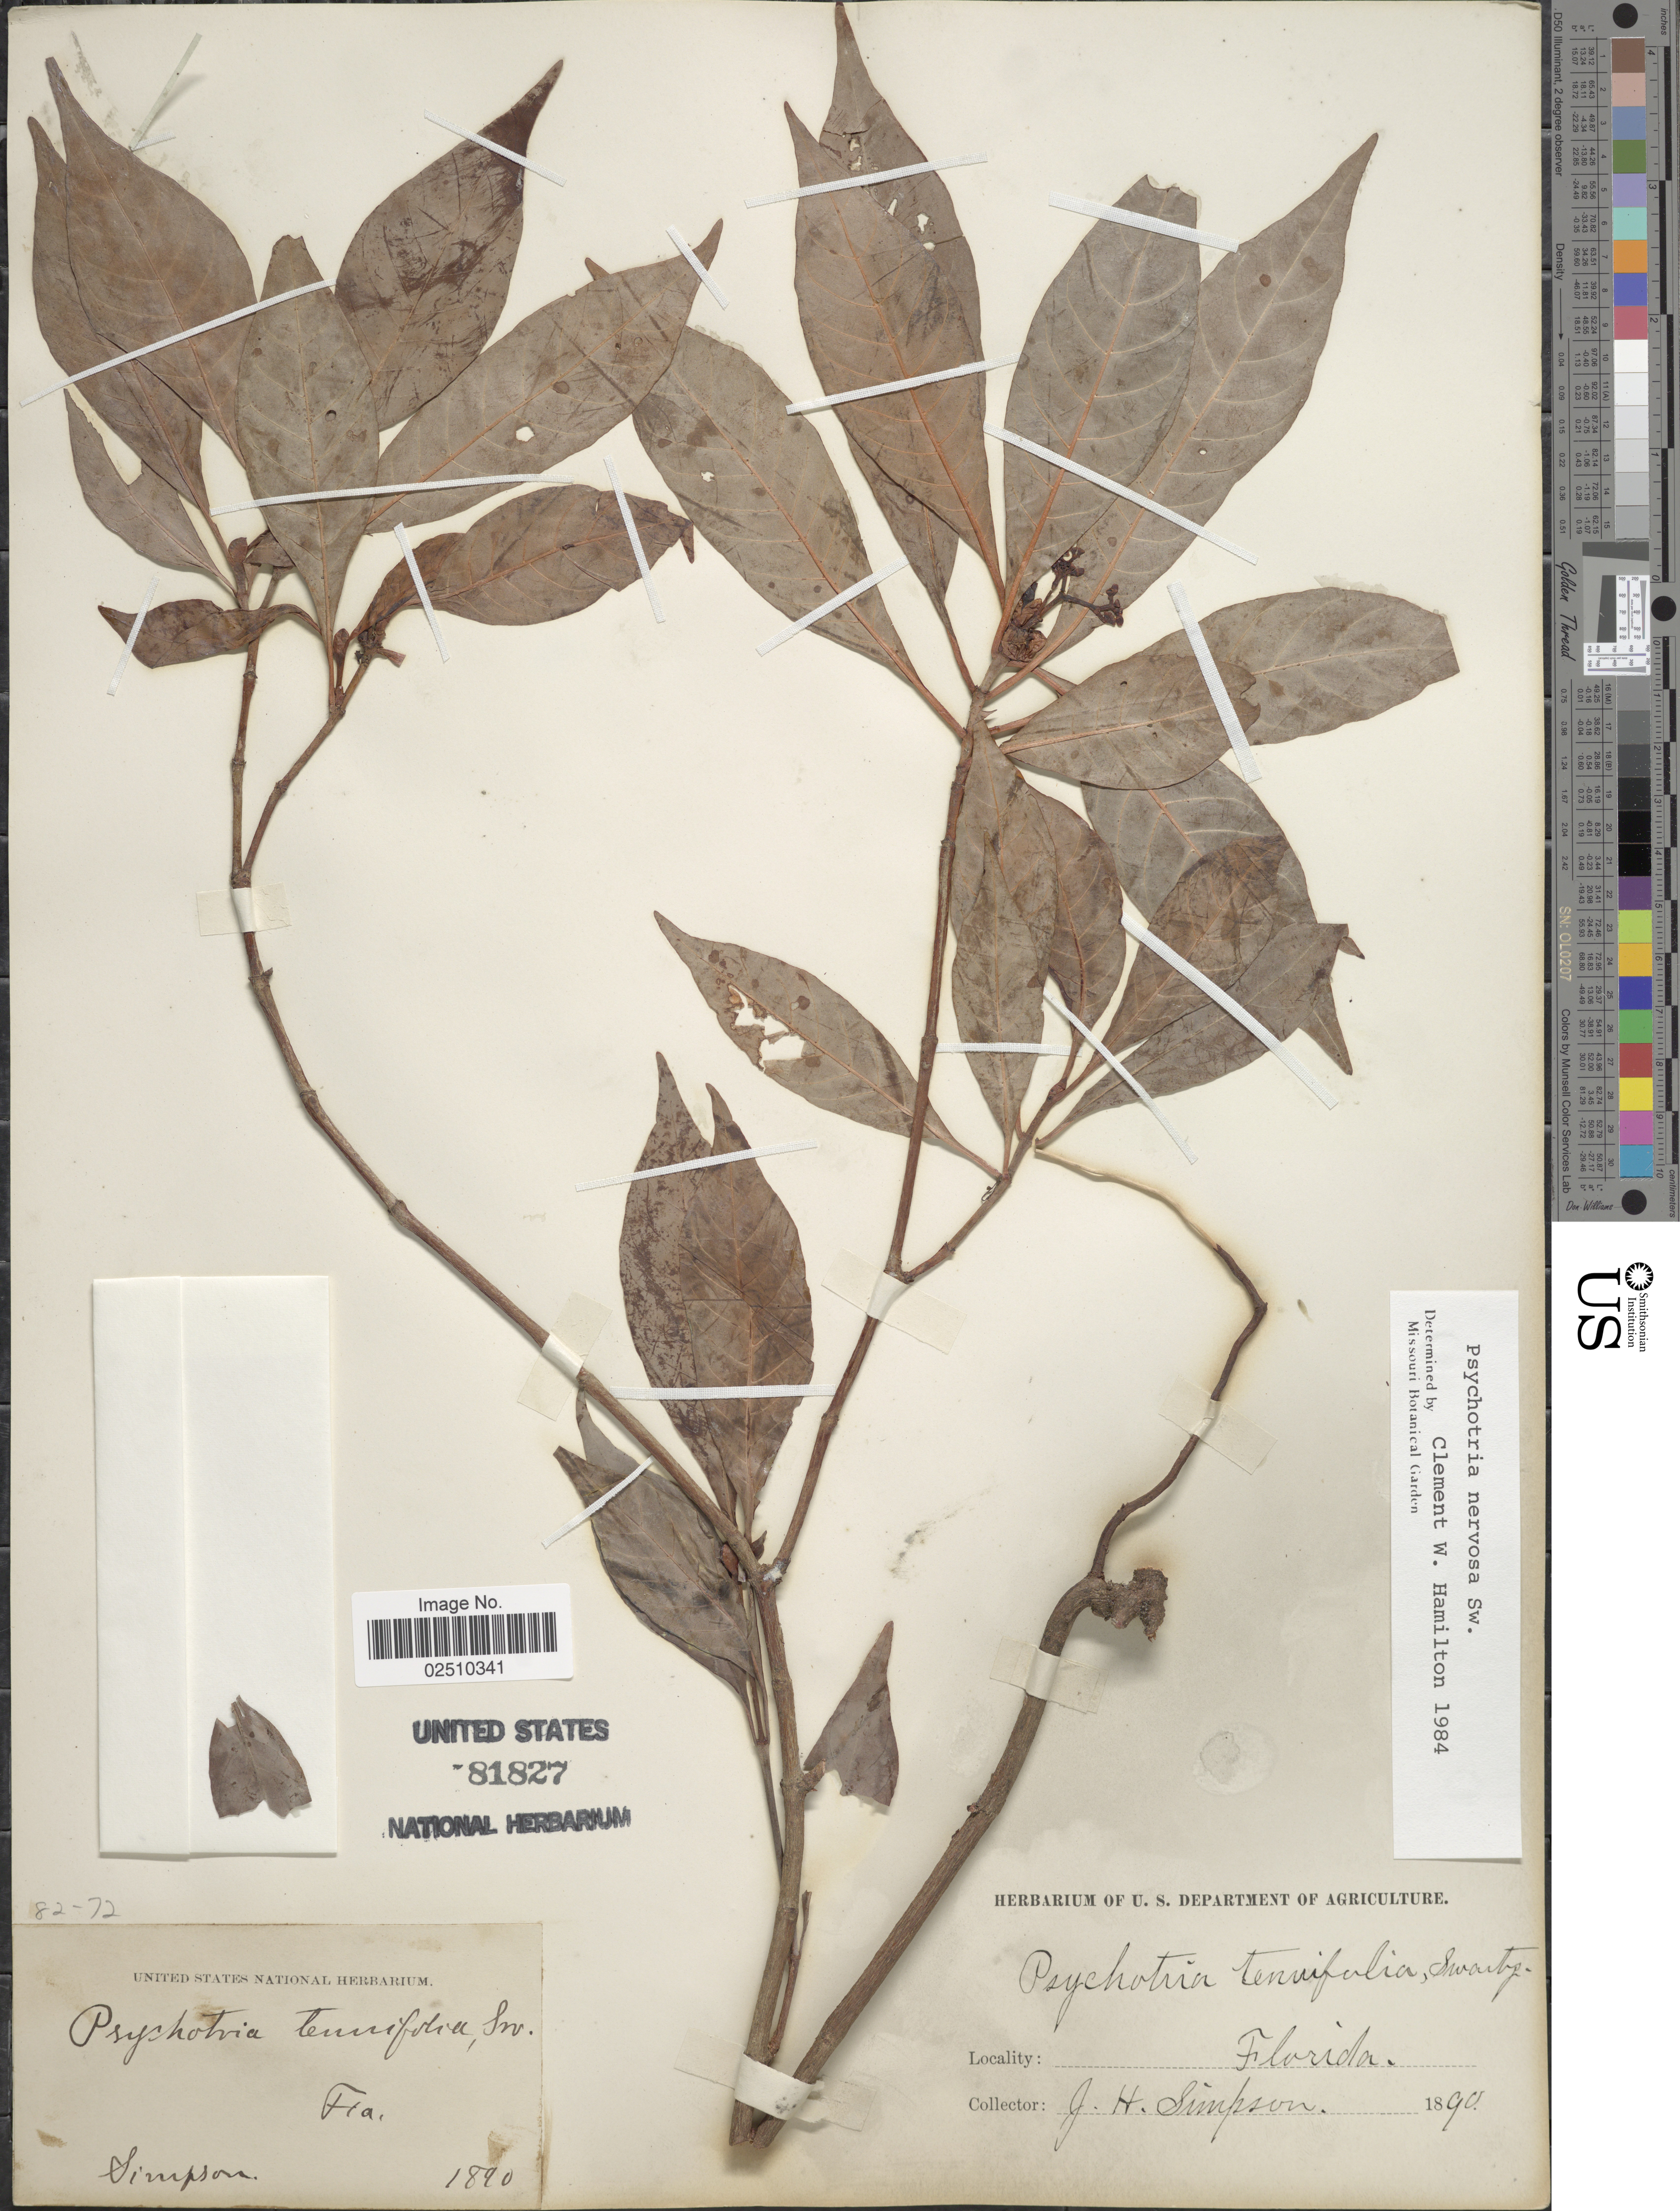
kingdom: Plantae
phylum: Tracheophyta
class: Magnoliopsida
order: Gentianales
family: Rubiaceae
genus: Psychotria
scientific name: Psychotria nervosa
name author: Sw.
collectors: J. H. Simpson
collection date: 1890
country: United States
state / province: Florida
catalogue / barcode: US 81827